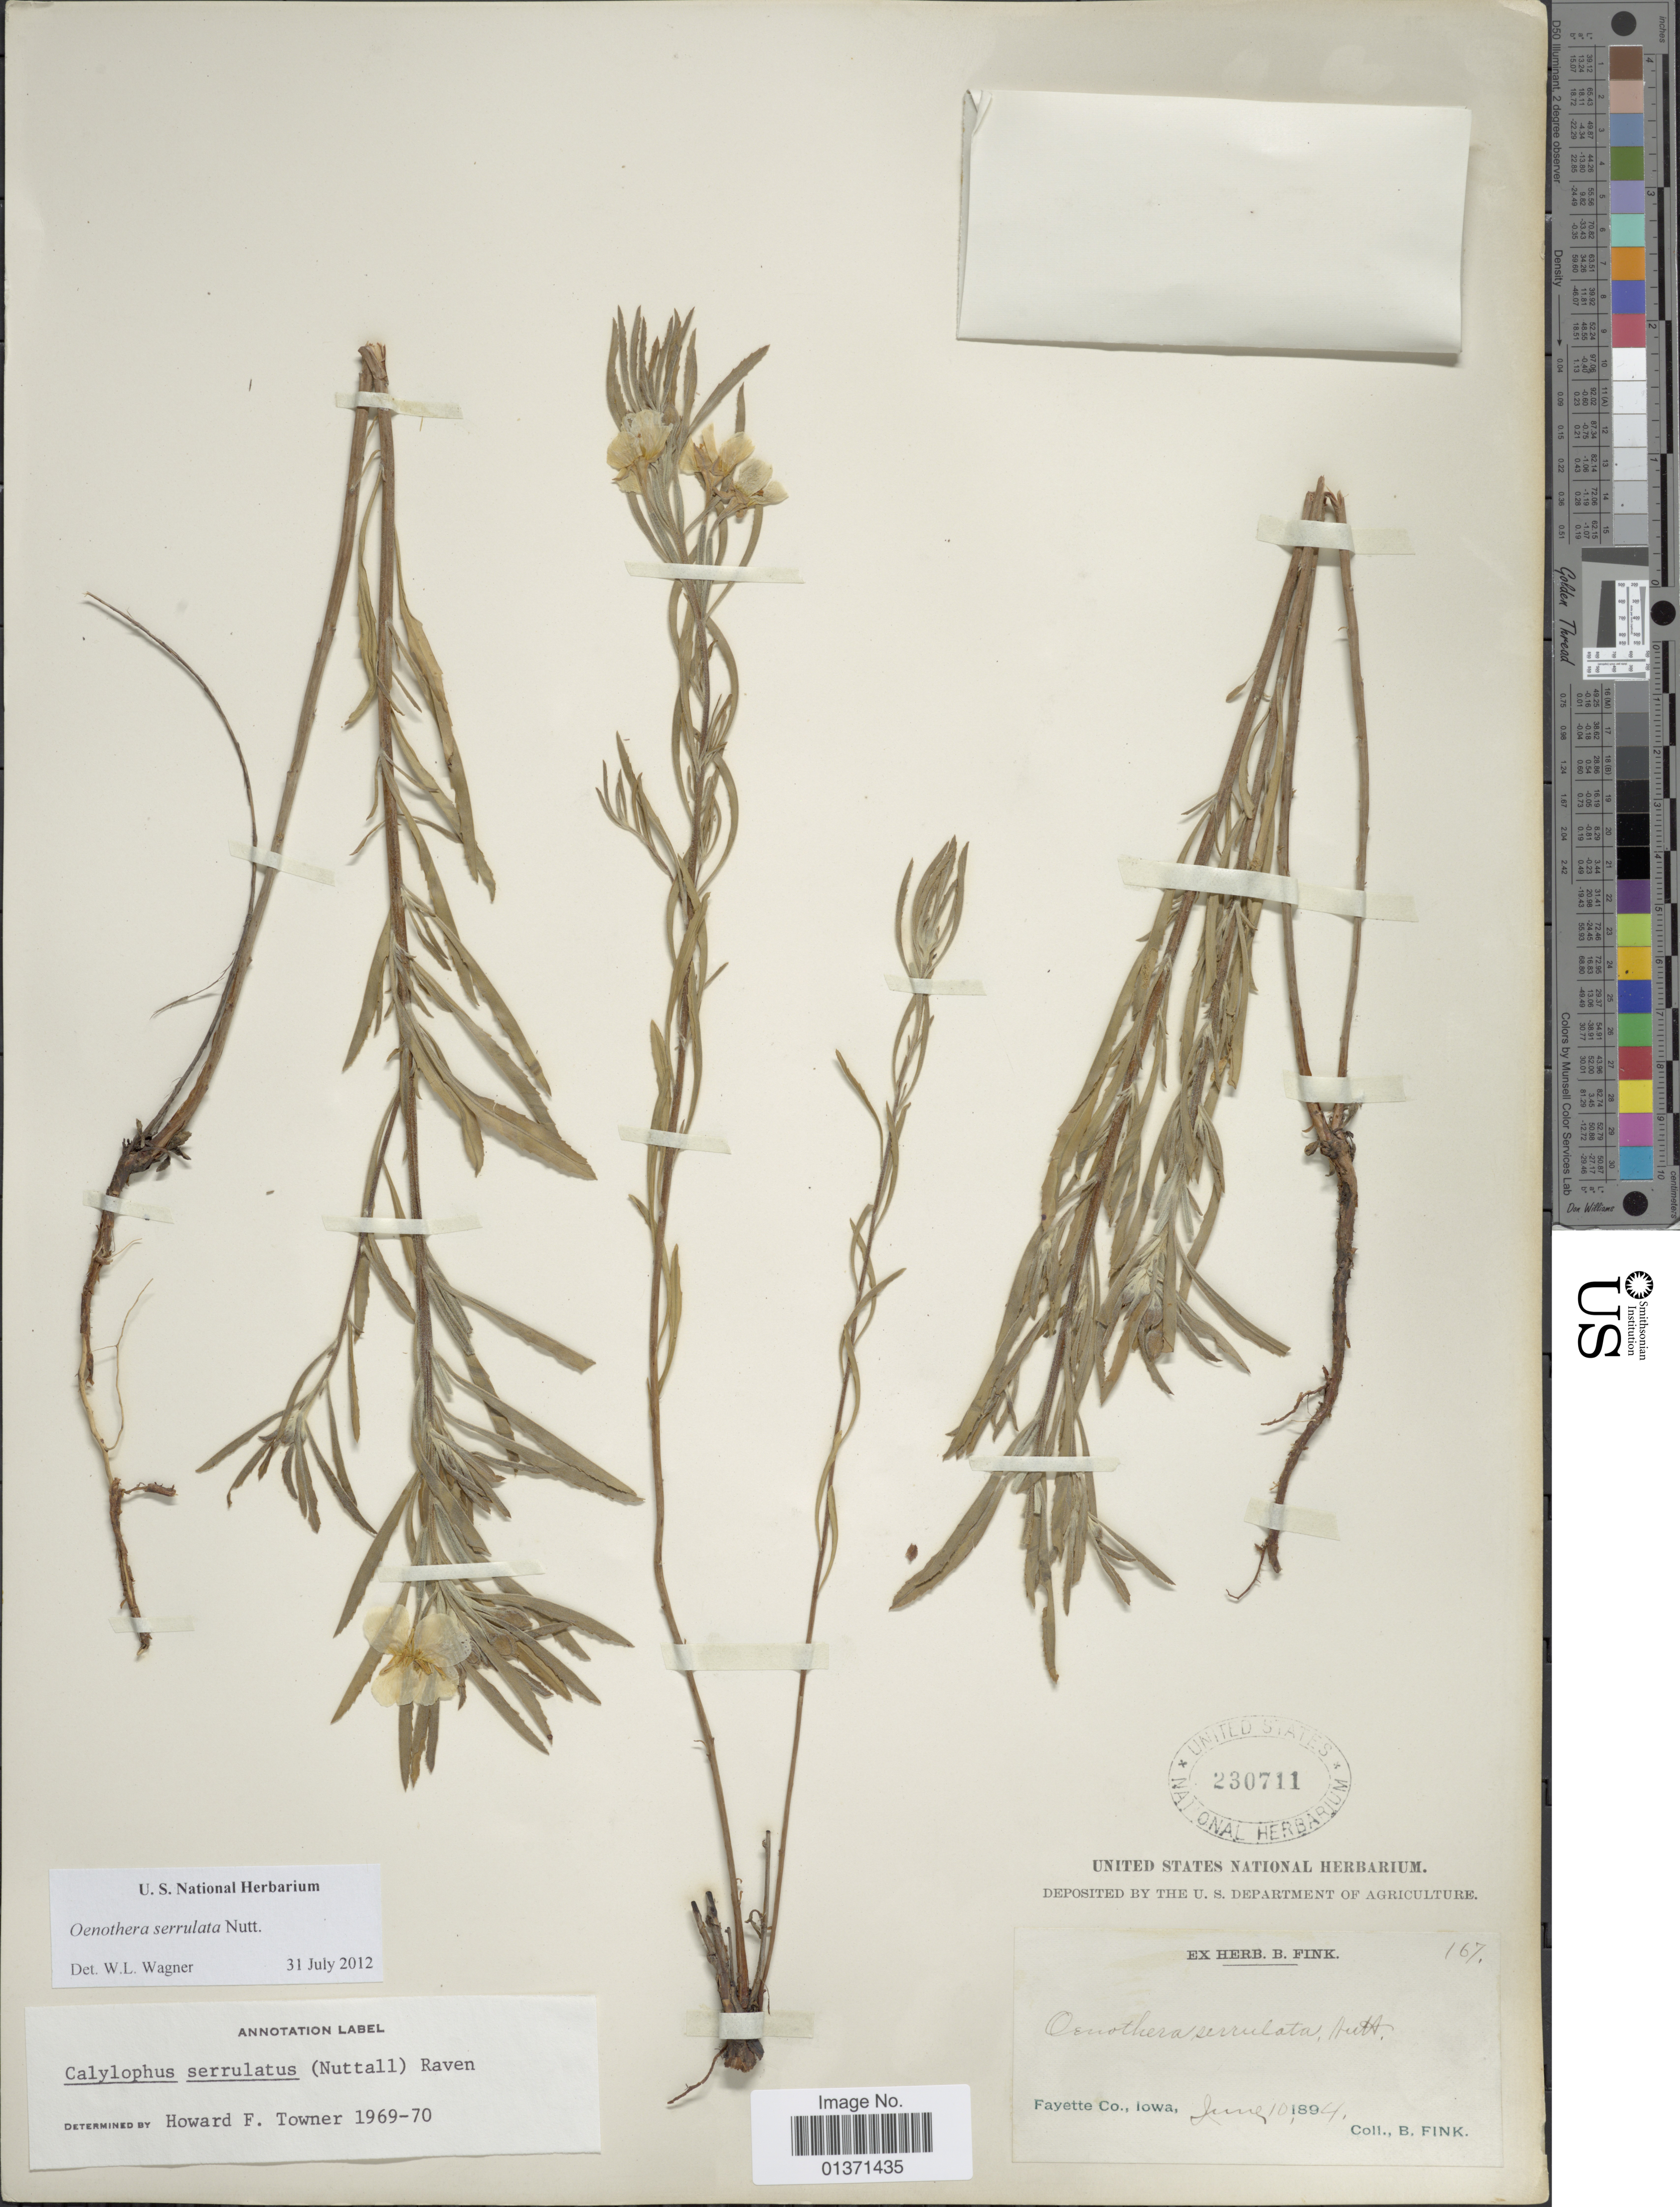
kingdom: Plantae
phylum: Tracheophyta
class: Magnoliopsida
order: Myrtales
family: Onagraceae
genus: Oenothera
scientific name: Oenothera serrulata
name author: Nutt.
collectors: B. Fink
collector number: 167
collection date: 1894-06-10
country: United States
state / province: Iowa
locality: Fayette Co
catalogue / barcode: US 230711